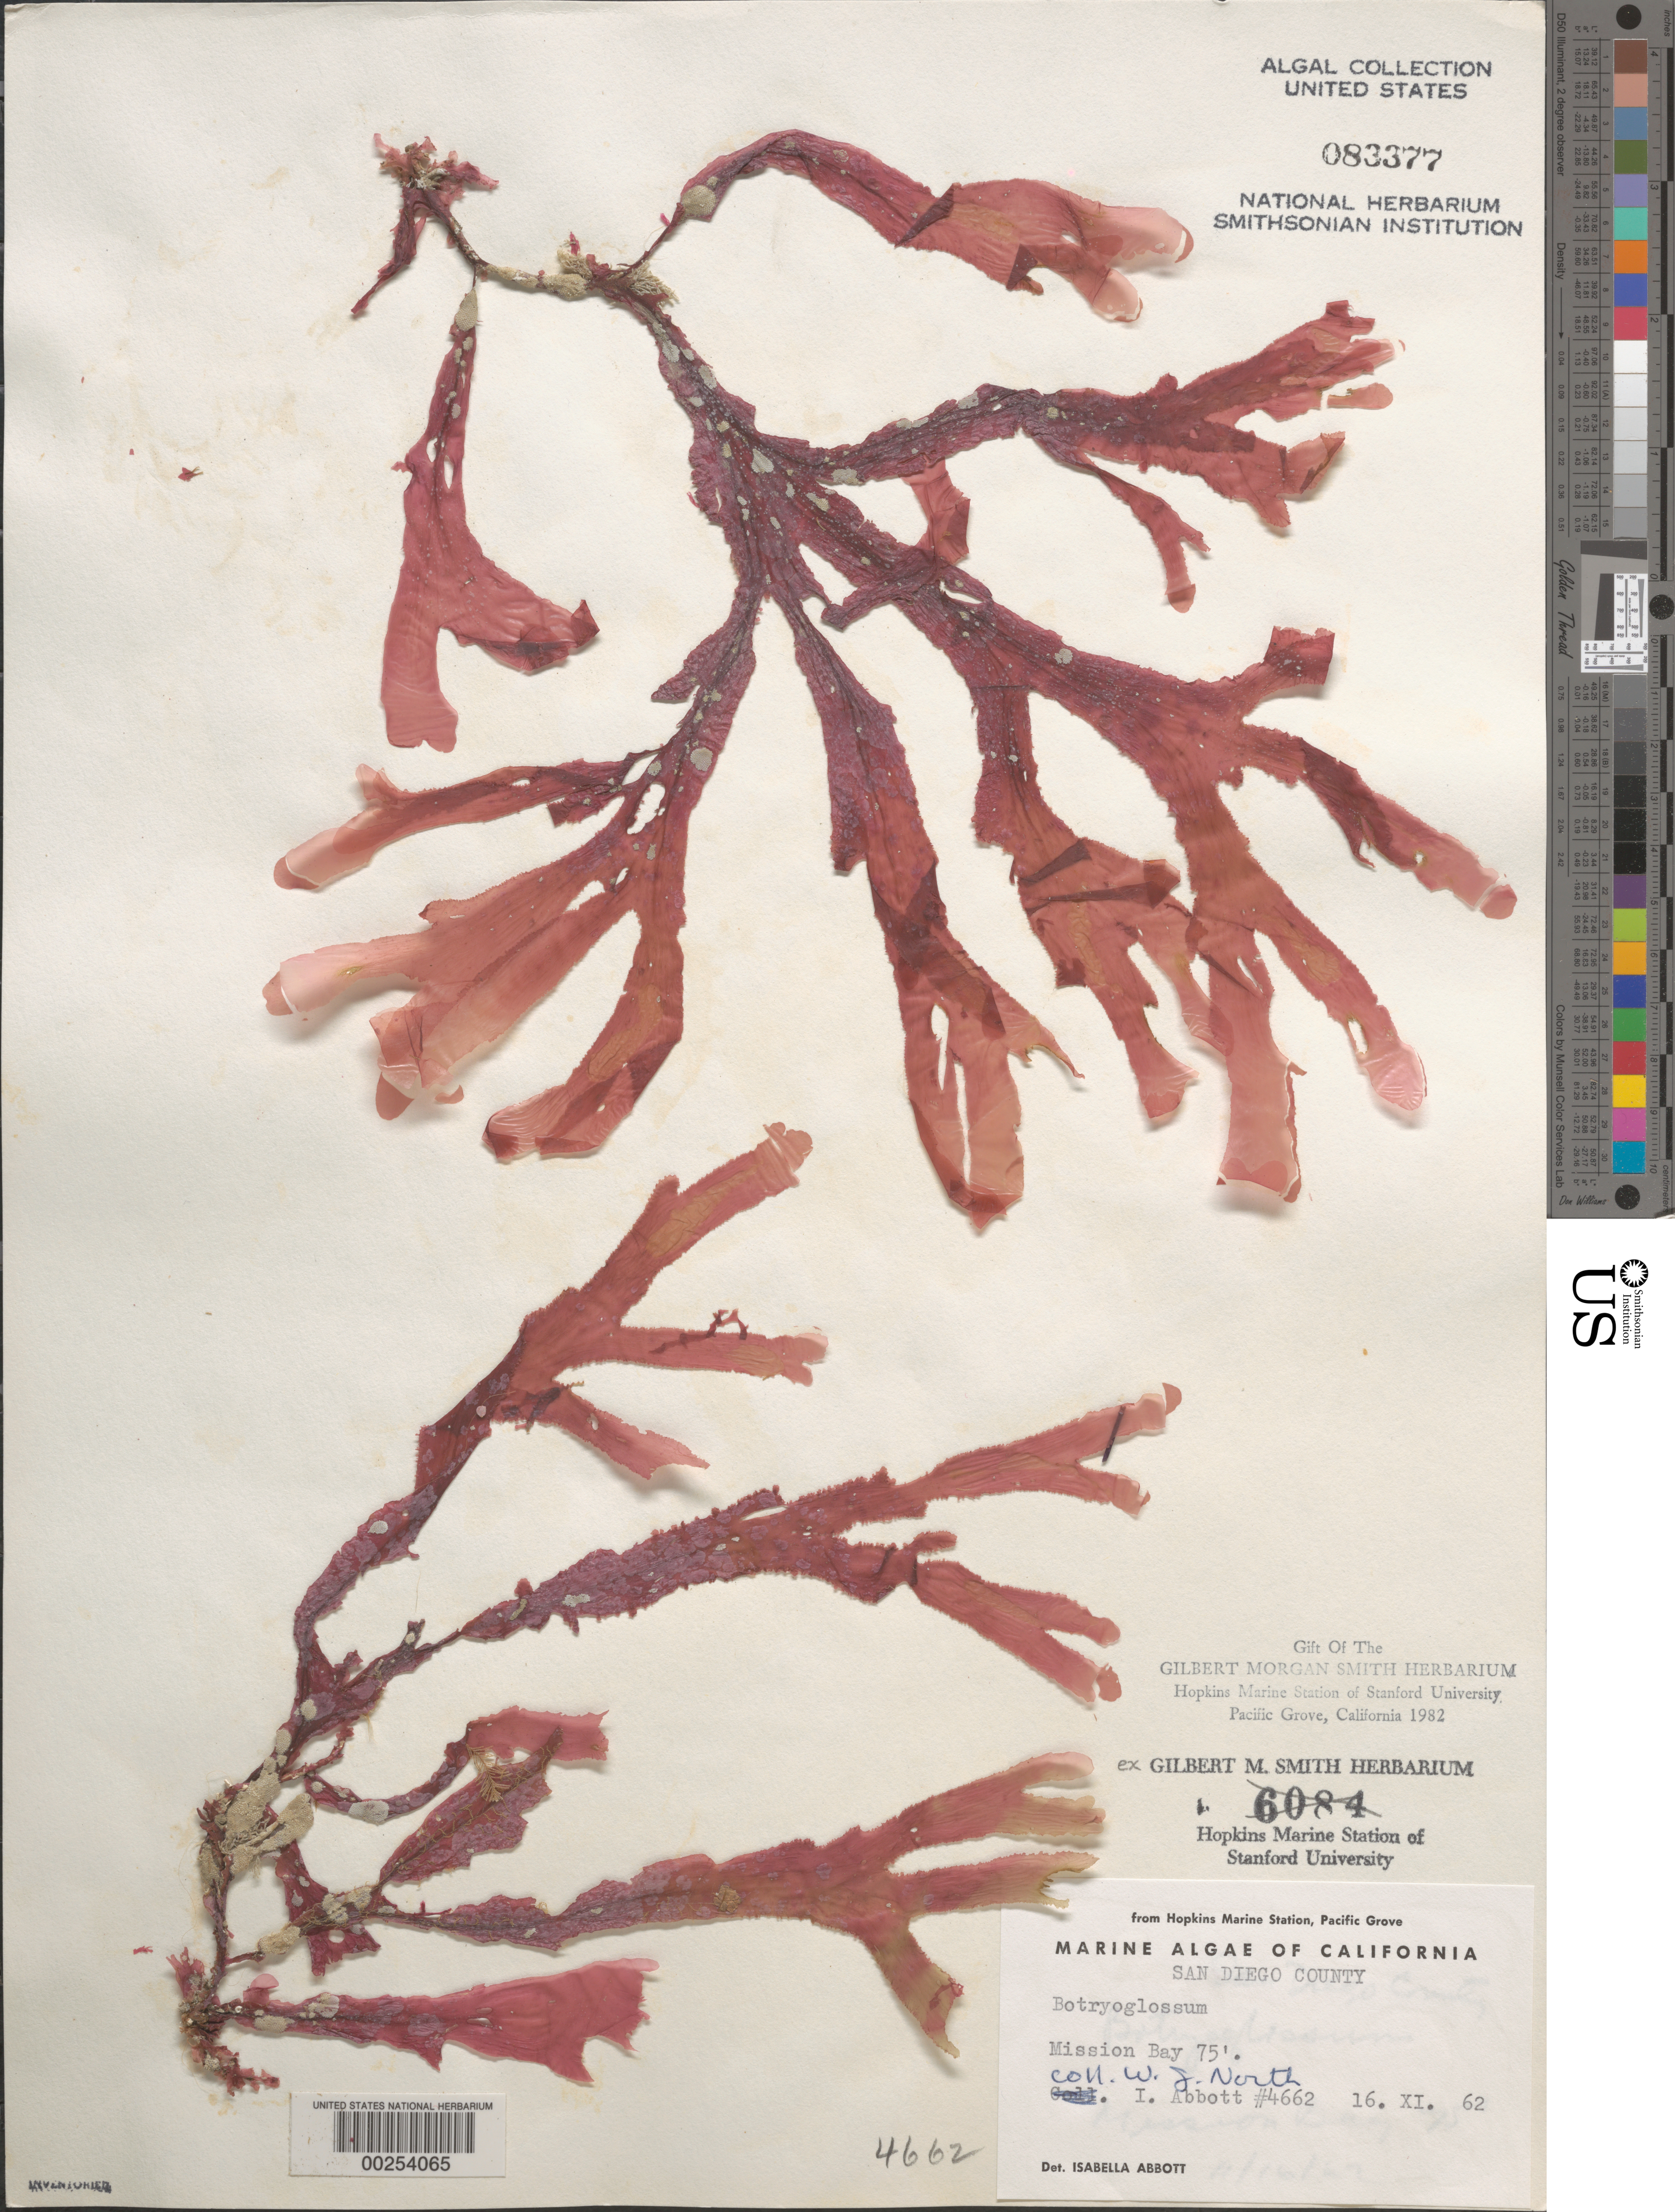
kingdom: Plantae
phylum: Rhodophyta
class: Florideophyceae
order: Ceramiales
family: Delesseriaceae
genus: Botryoglossum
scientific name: Botryoglossum sp.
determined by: Abbott, Isabella A.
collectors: W. North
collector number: IAA 4662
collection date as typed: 16 Nov 1962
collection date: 1962-11-16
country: United States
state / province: California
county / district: San Diego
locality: Mission Bay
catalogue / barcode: US 83377